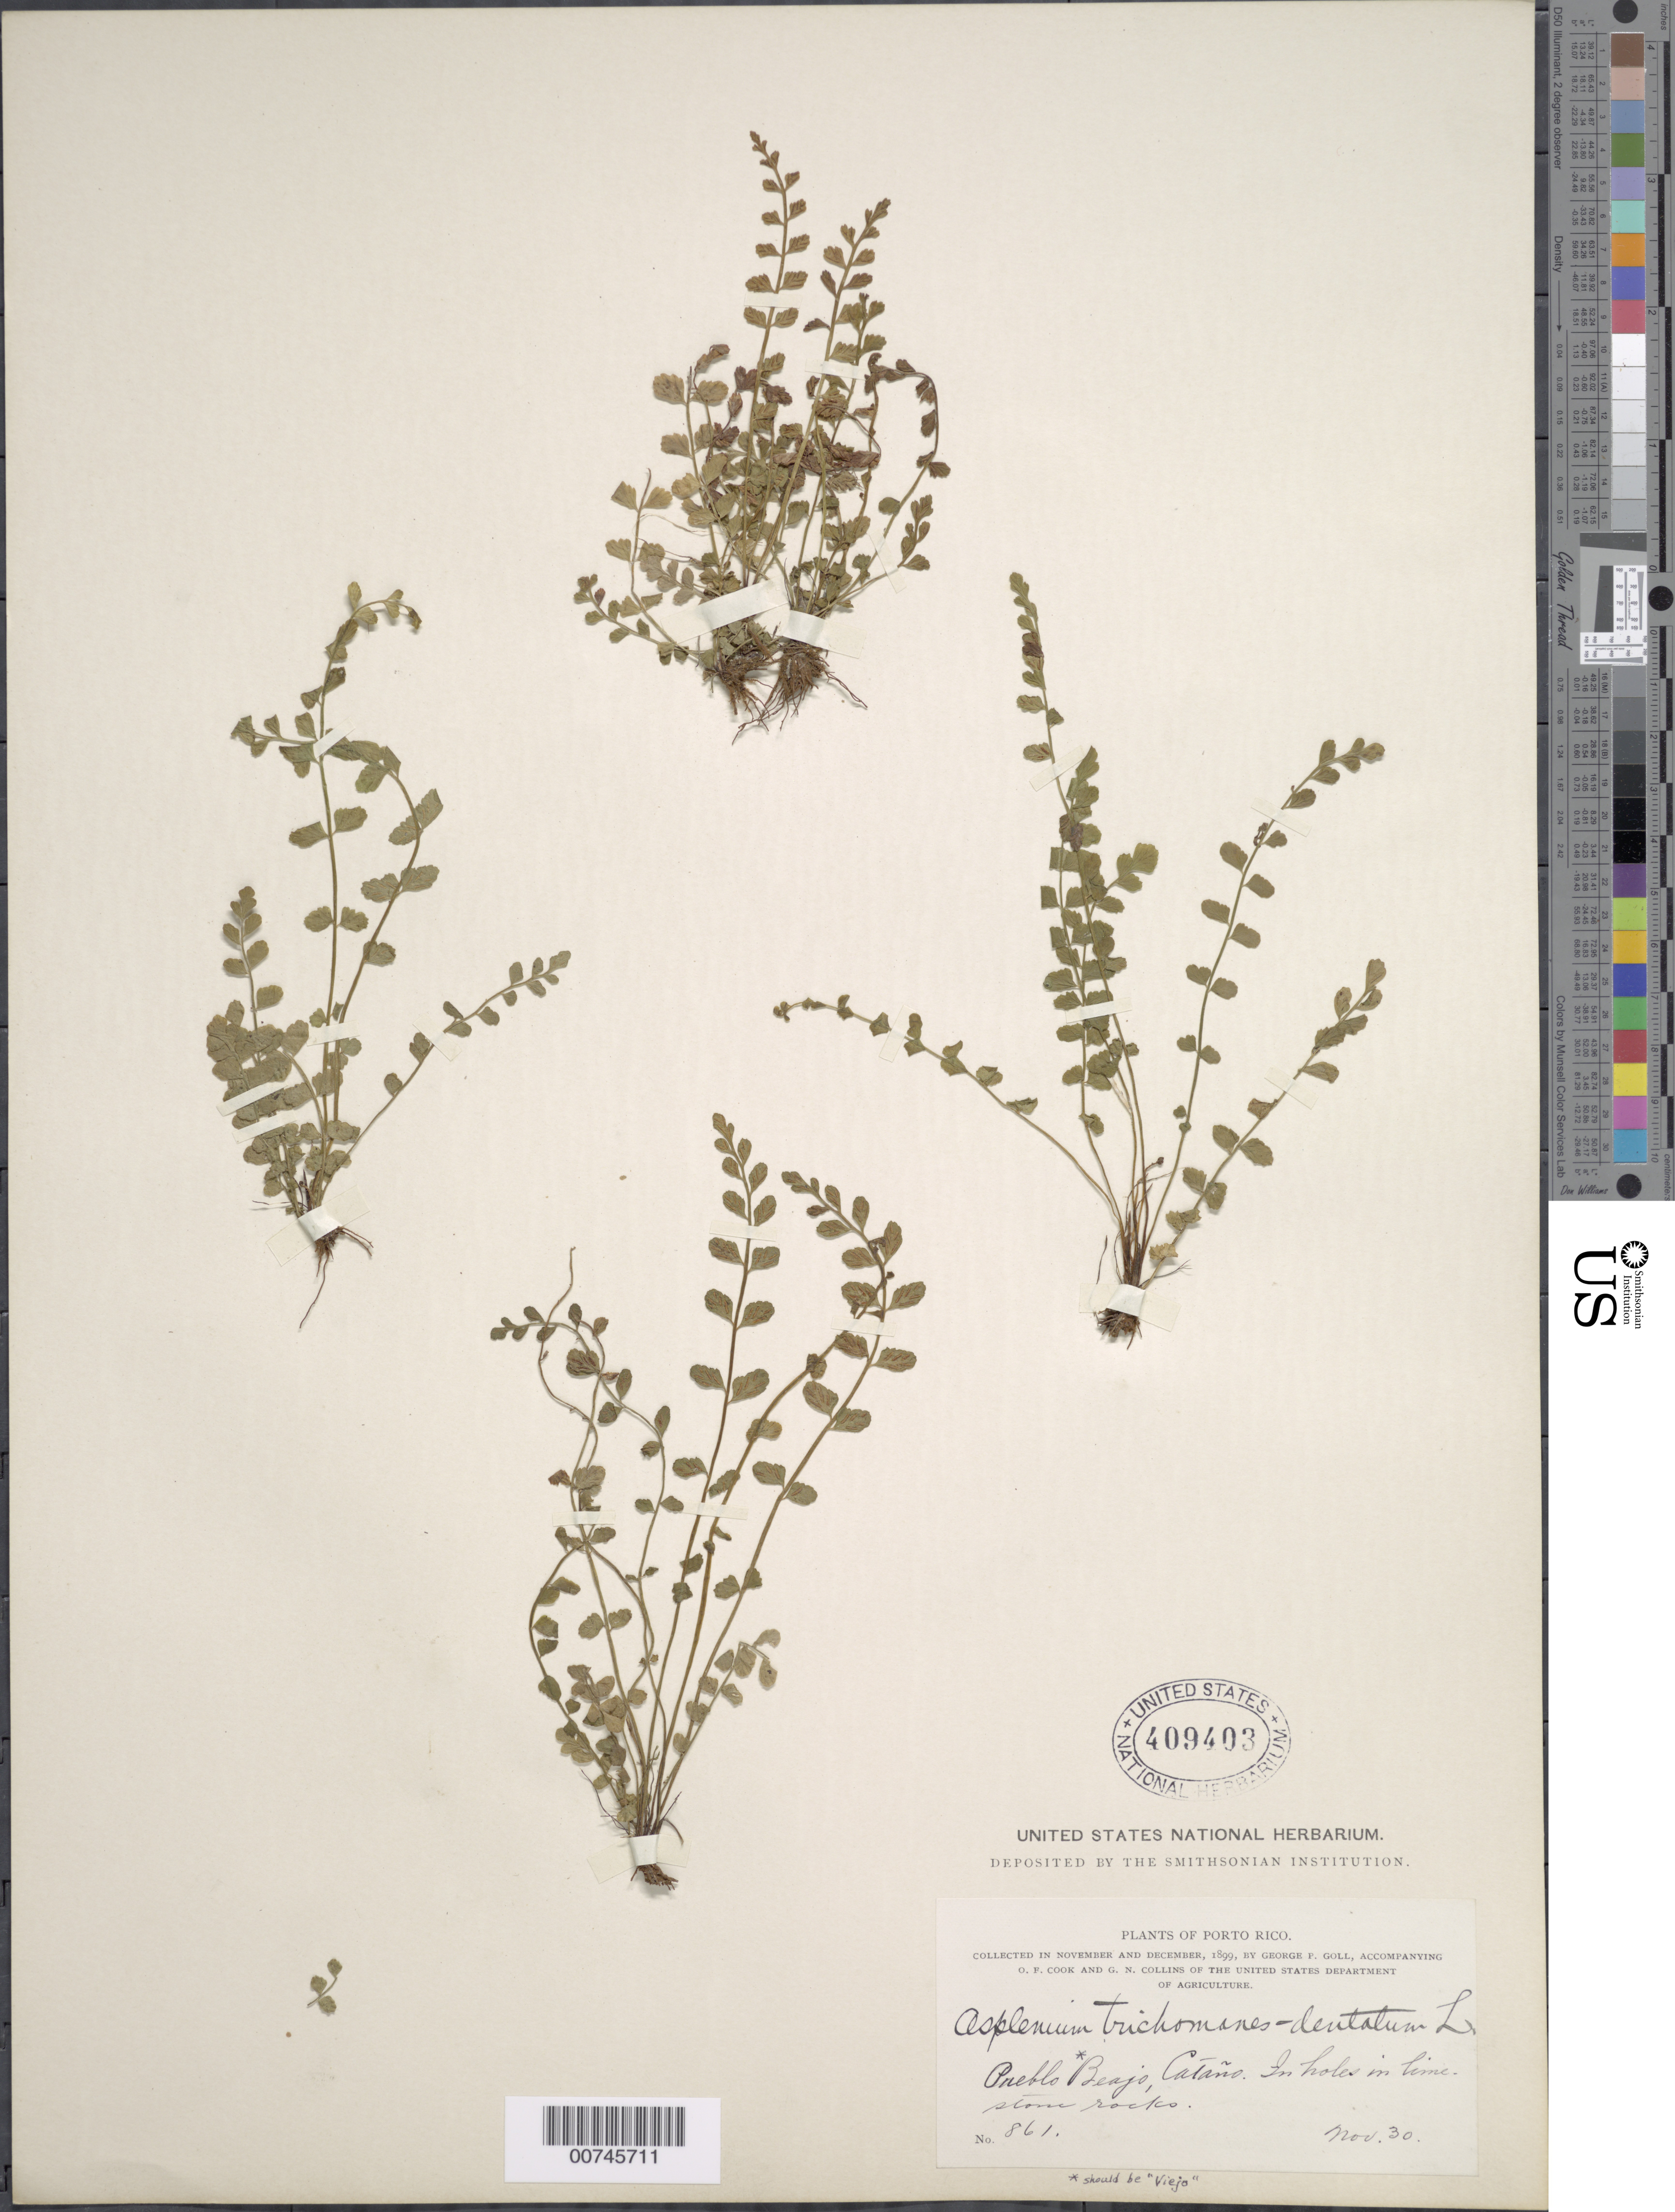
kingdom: Plantae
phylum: Tracheophyta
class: Polypodiopsida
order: Polypodiales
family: Aspleniaceae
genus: Asplenium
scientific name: Asplenium trichomanes-dentatum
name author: L.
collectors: G. Goll, O. F. Cook & G. N. Collins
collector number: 861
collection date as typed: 30 Nov 1899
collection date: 1899-11-30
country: Puerto Rico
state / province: Guaynabo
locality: Pueblo Viejo, Cataño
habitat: In holes, in limestone rocks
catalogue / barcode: US 409403